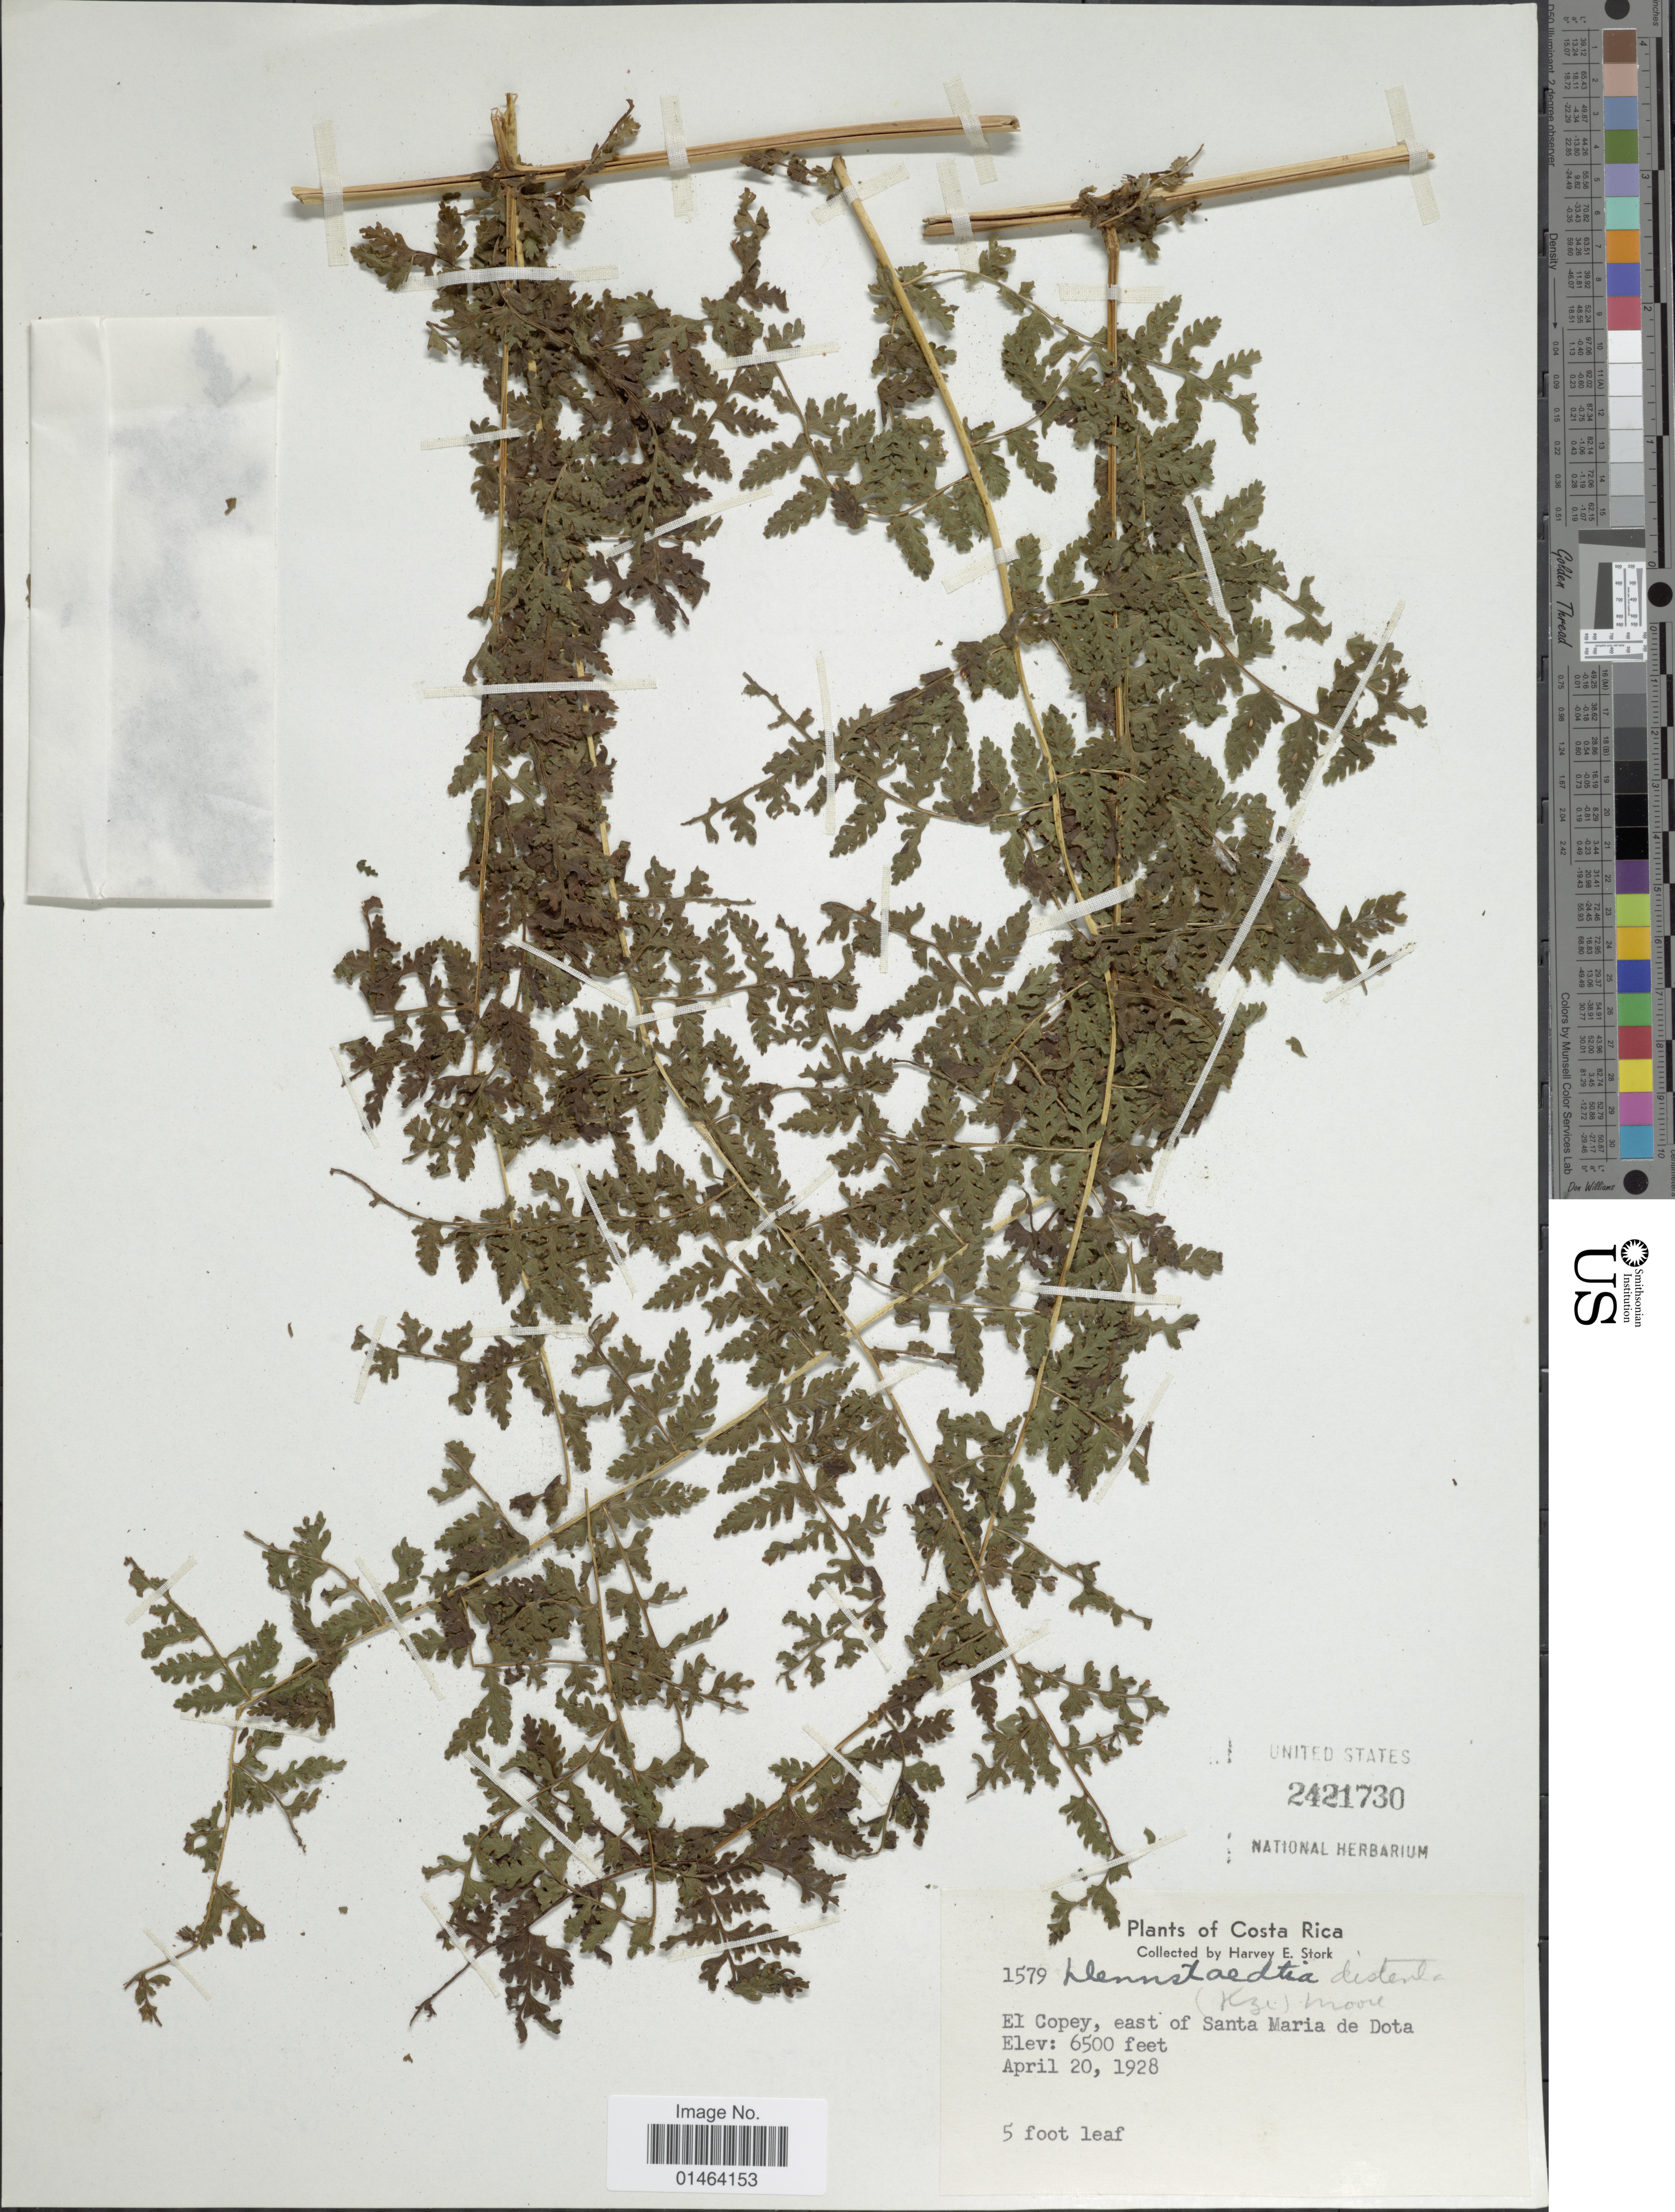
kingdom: Plantae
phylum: Tracheophyta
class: Polypodiopsida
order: Polypodiales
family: Dennstaedtiaceae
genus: Dennstaedtia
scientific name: Dennstaedtia distenta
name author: (Kunze) T. Moore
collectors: H. E. Stork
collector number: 1579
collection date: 1928-04-20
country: Costa Rica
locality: Costa Rica, El Copey, east of Santa Maria de Dota.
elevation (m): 1981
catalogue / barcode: US 2421730